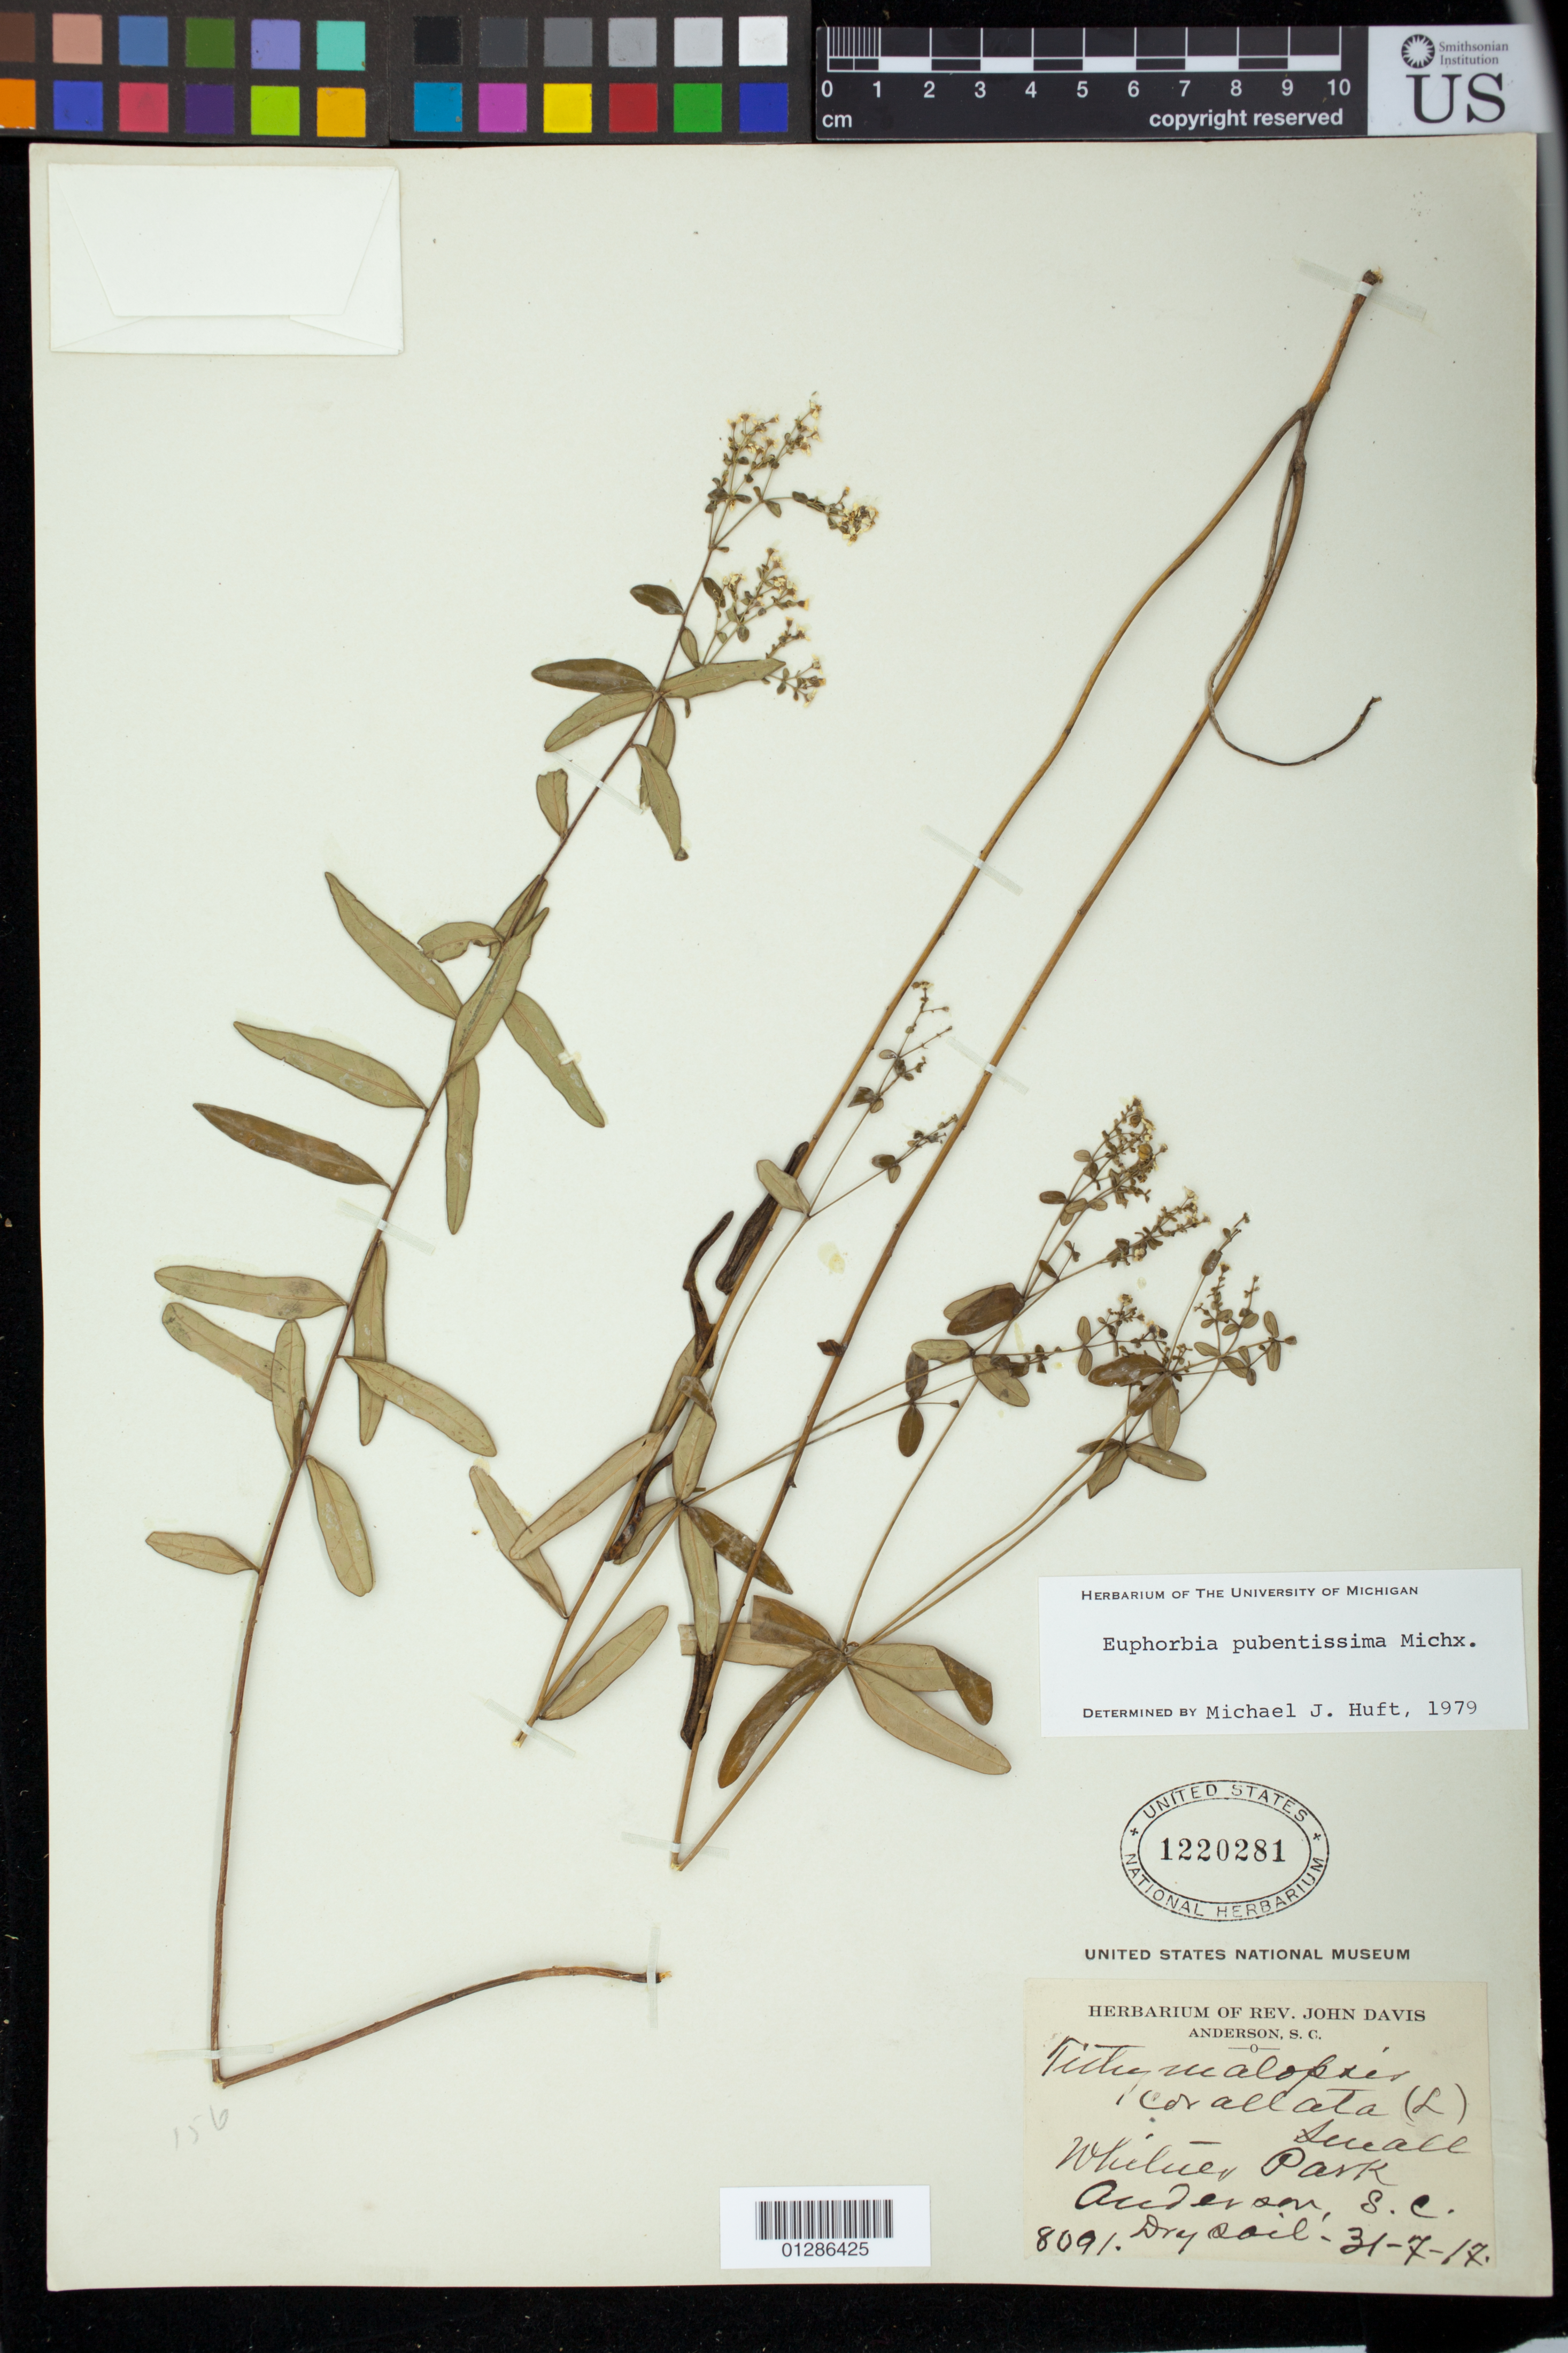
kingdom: Plantae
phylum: Tracheophyta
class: Magnoliopsida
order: Malpighiales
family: Euphorbiaceae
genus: Euphorbia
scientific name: Euphorbia pubentissima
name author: Michx.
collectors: ex herb. Rev. John Davis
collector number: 8091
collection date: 1917-07-31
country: United States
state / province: South Carolina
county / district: Anderson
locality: Whitney Park.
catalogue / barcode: US 1220281